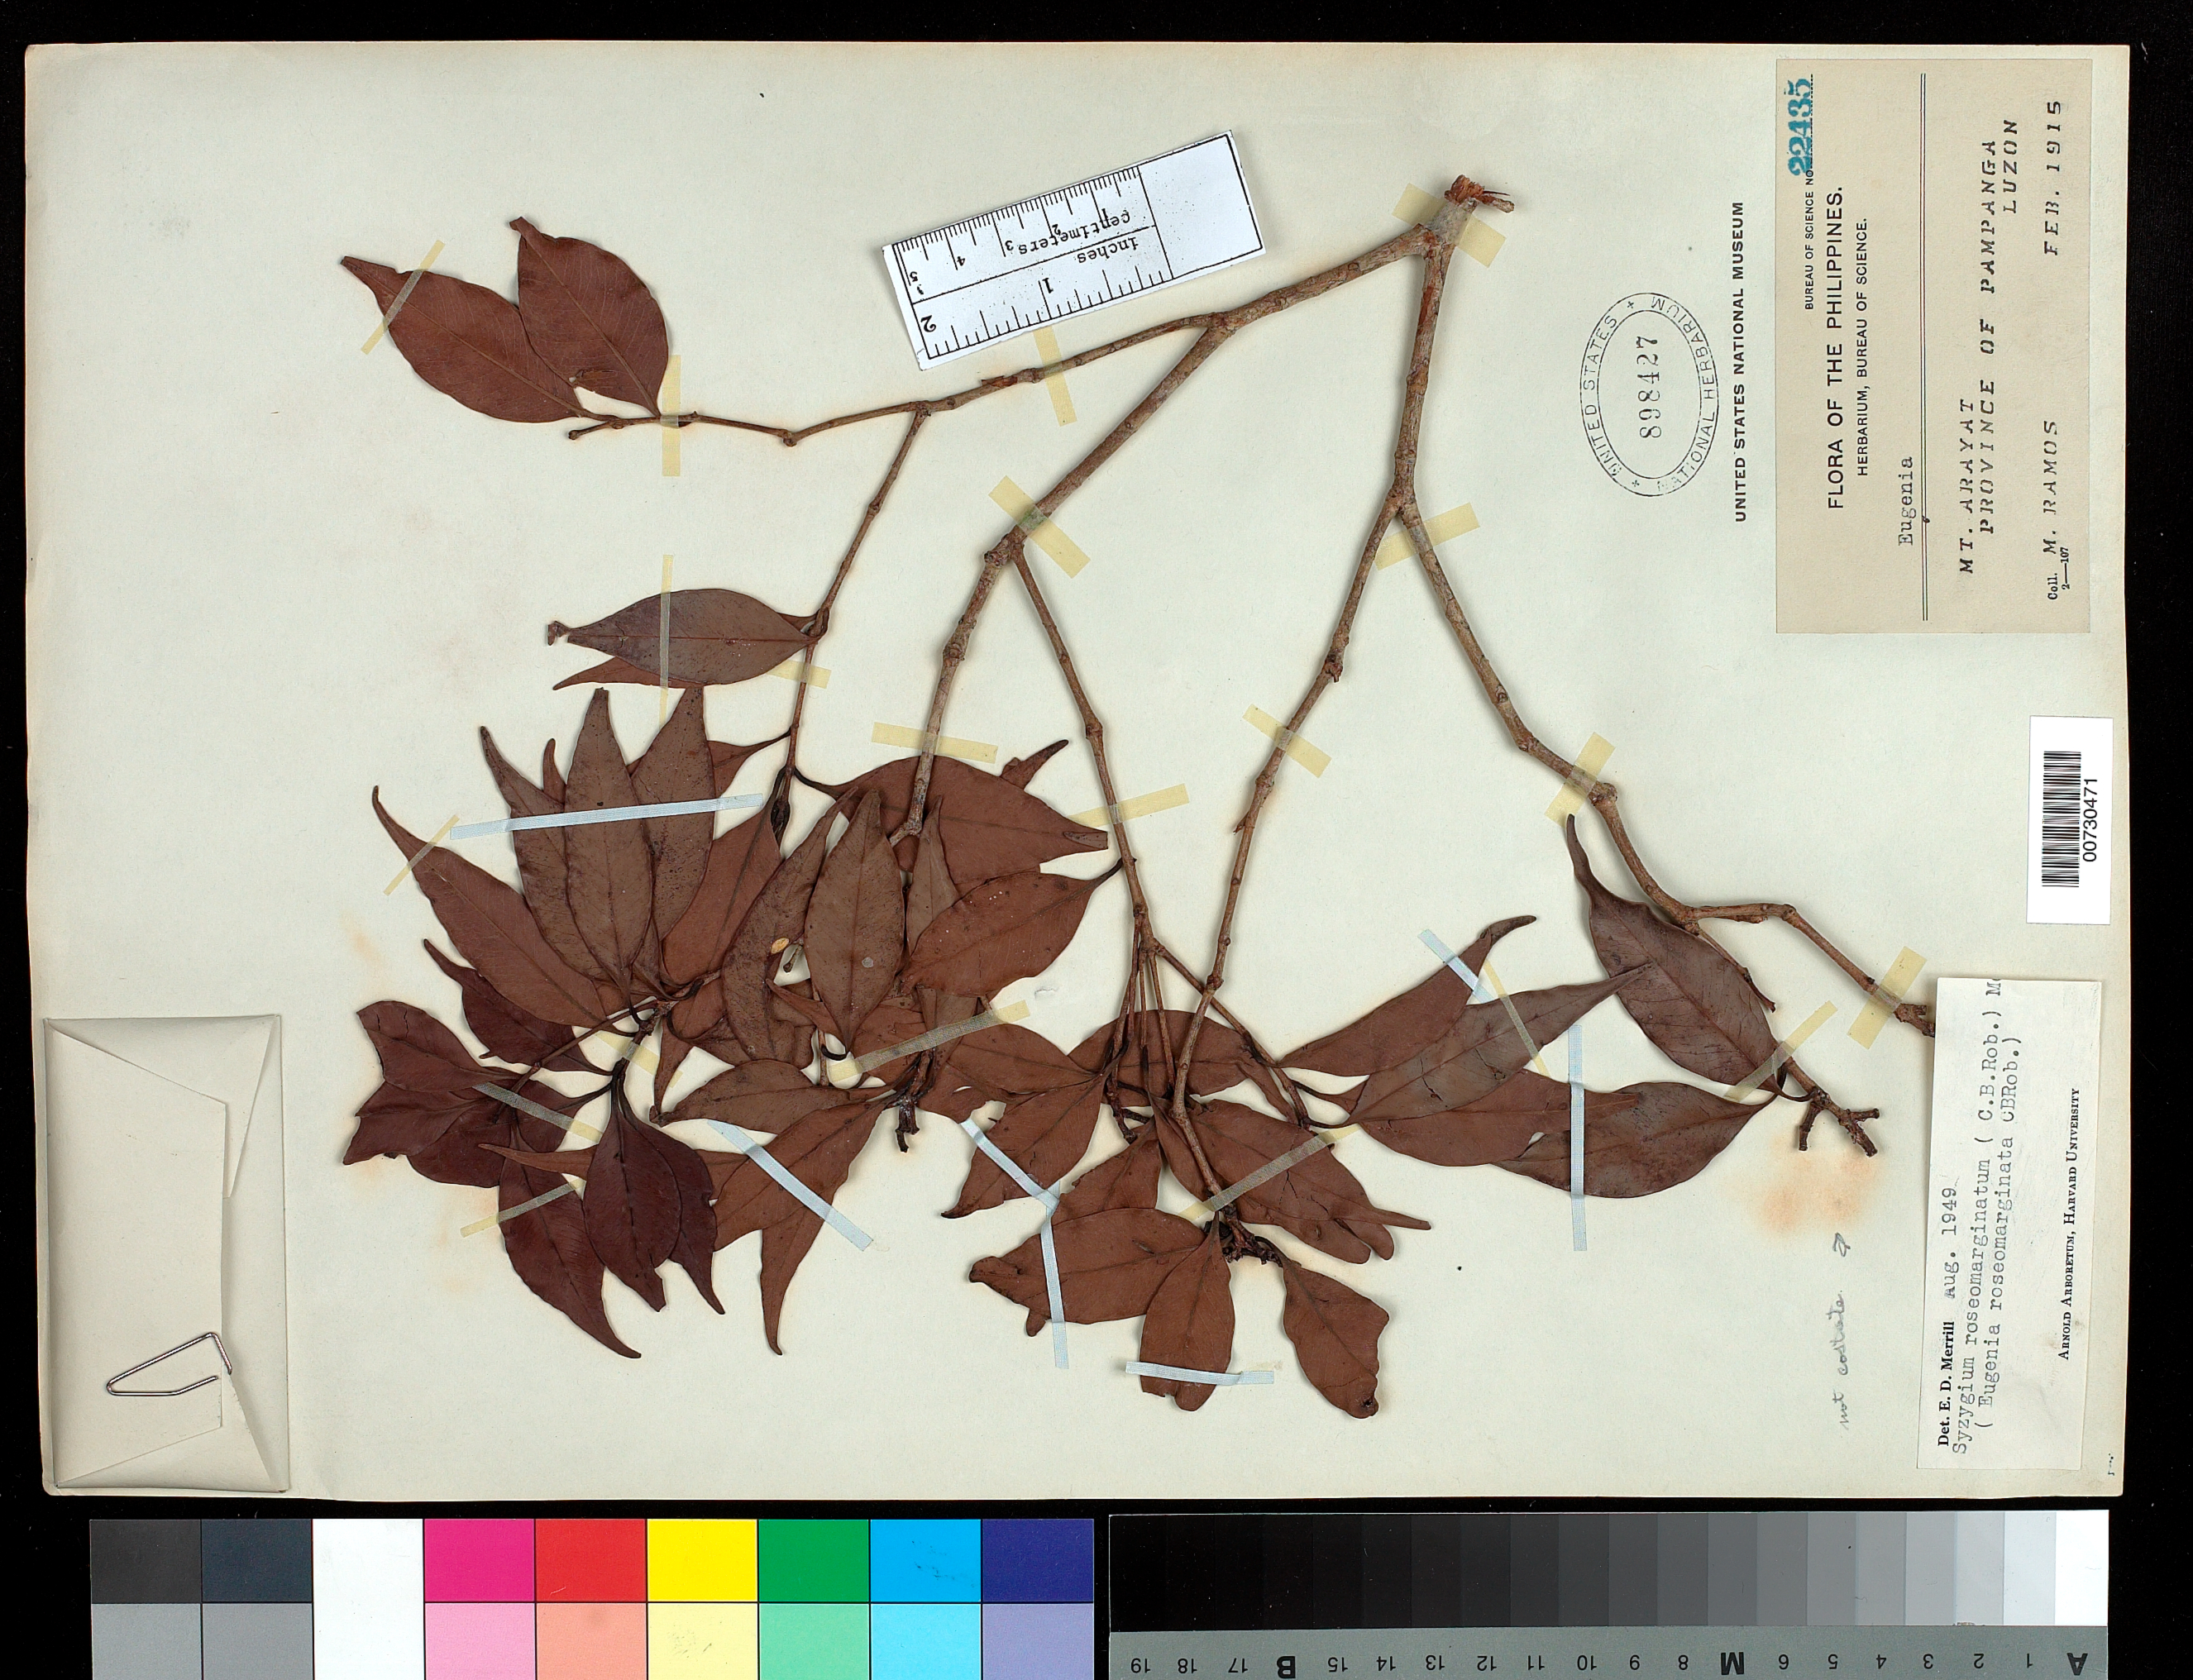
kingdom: Plantae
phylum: Tracheophyta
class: Magnoliopsida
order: Myrtales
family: Myrtaceae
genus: Syzygium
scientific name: Syzygium roseomarginatum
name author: (C.B. Rob.) Merr. & L.M. Perry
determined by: Merrill, Elmer D.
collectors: M. Ramos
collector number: Bur. Sci. 22435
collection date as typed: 25 Feb 1915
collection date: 1915-02-25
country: Philippines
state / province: Central Luzon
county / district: Pampanga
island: Luzon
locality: Bano, arajat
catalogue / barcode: US 898427